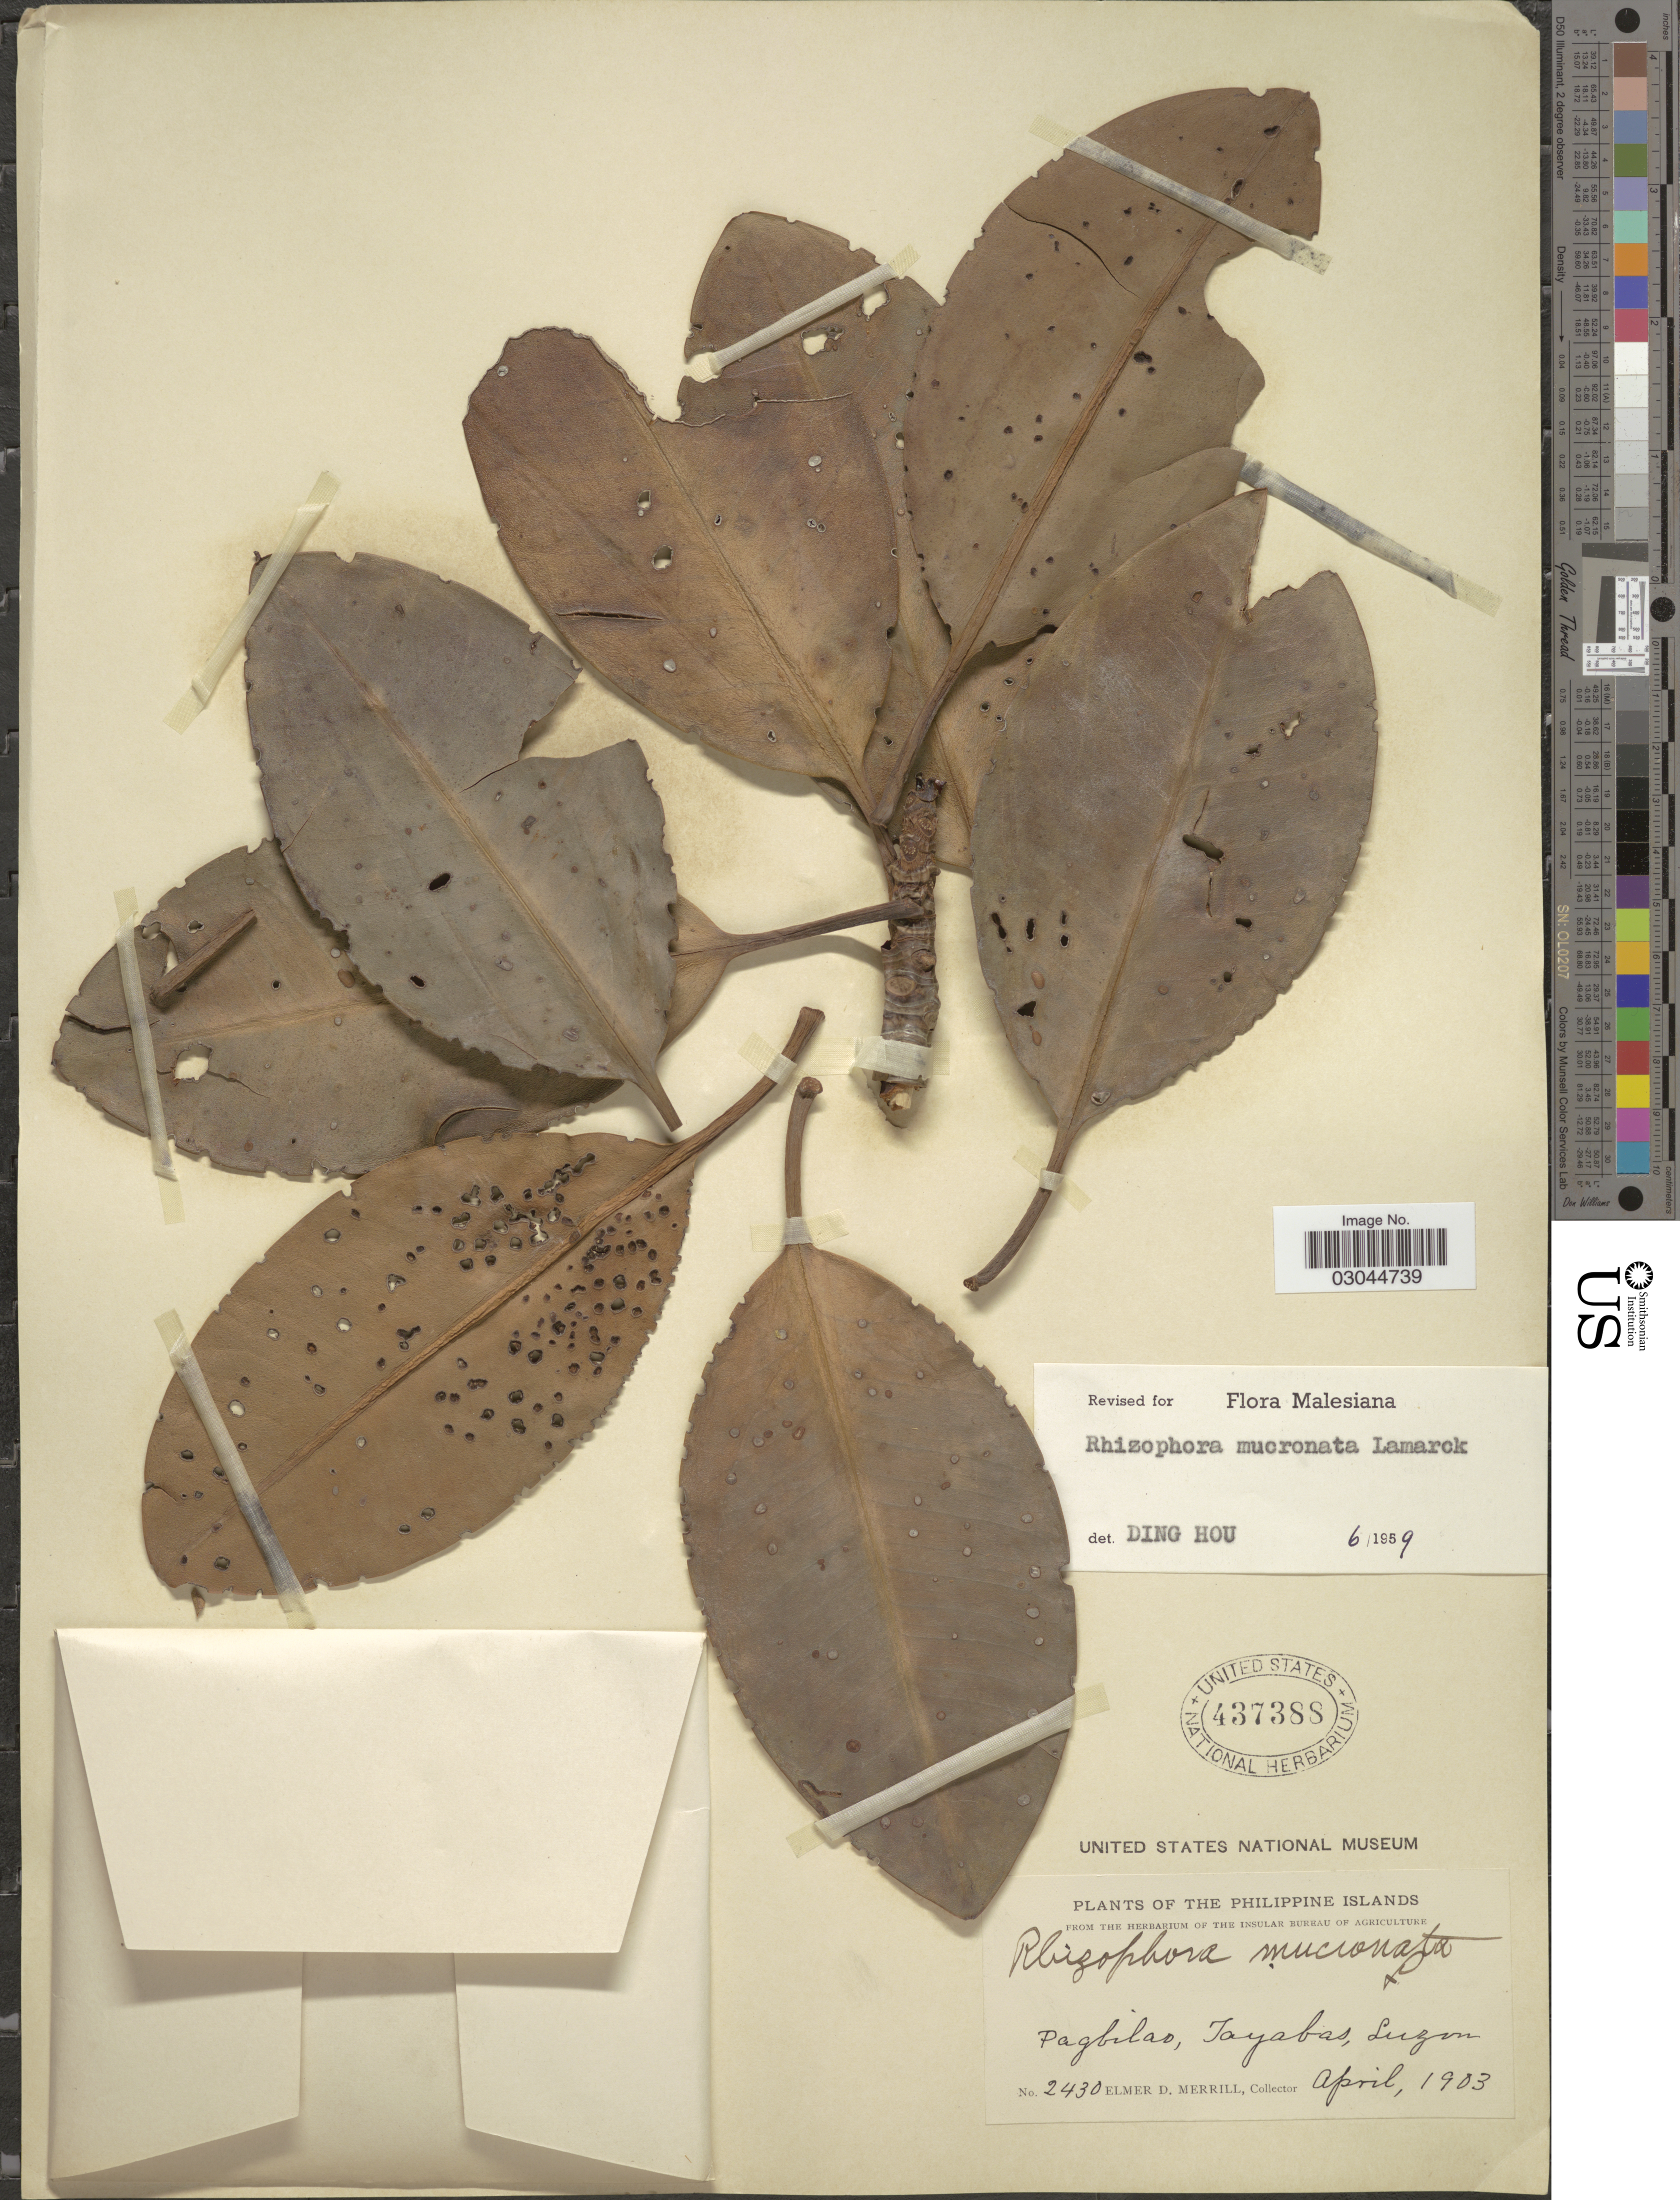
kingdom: Plantae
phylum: Tracheophyta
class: Magnoliopsida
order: Malpighiales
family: Rhizophoraceae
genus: Rhizophora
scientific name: Rhizophora mucronata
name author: Lam.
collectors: E. D. Merrill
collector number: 2430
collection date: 1903-04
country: Philippines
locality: The Philippine Islands. Pagbilao, Tayabas, Luzon.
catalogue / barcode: US 437388